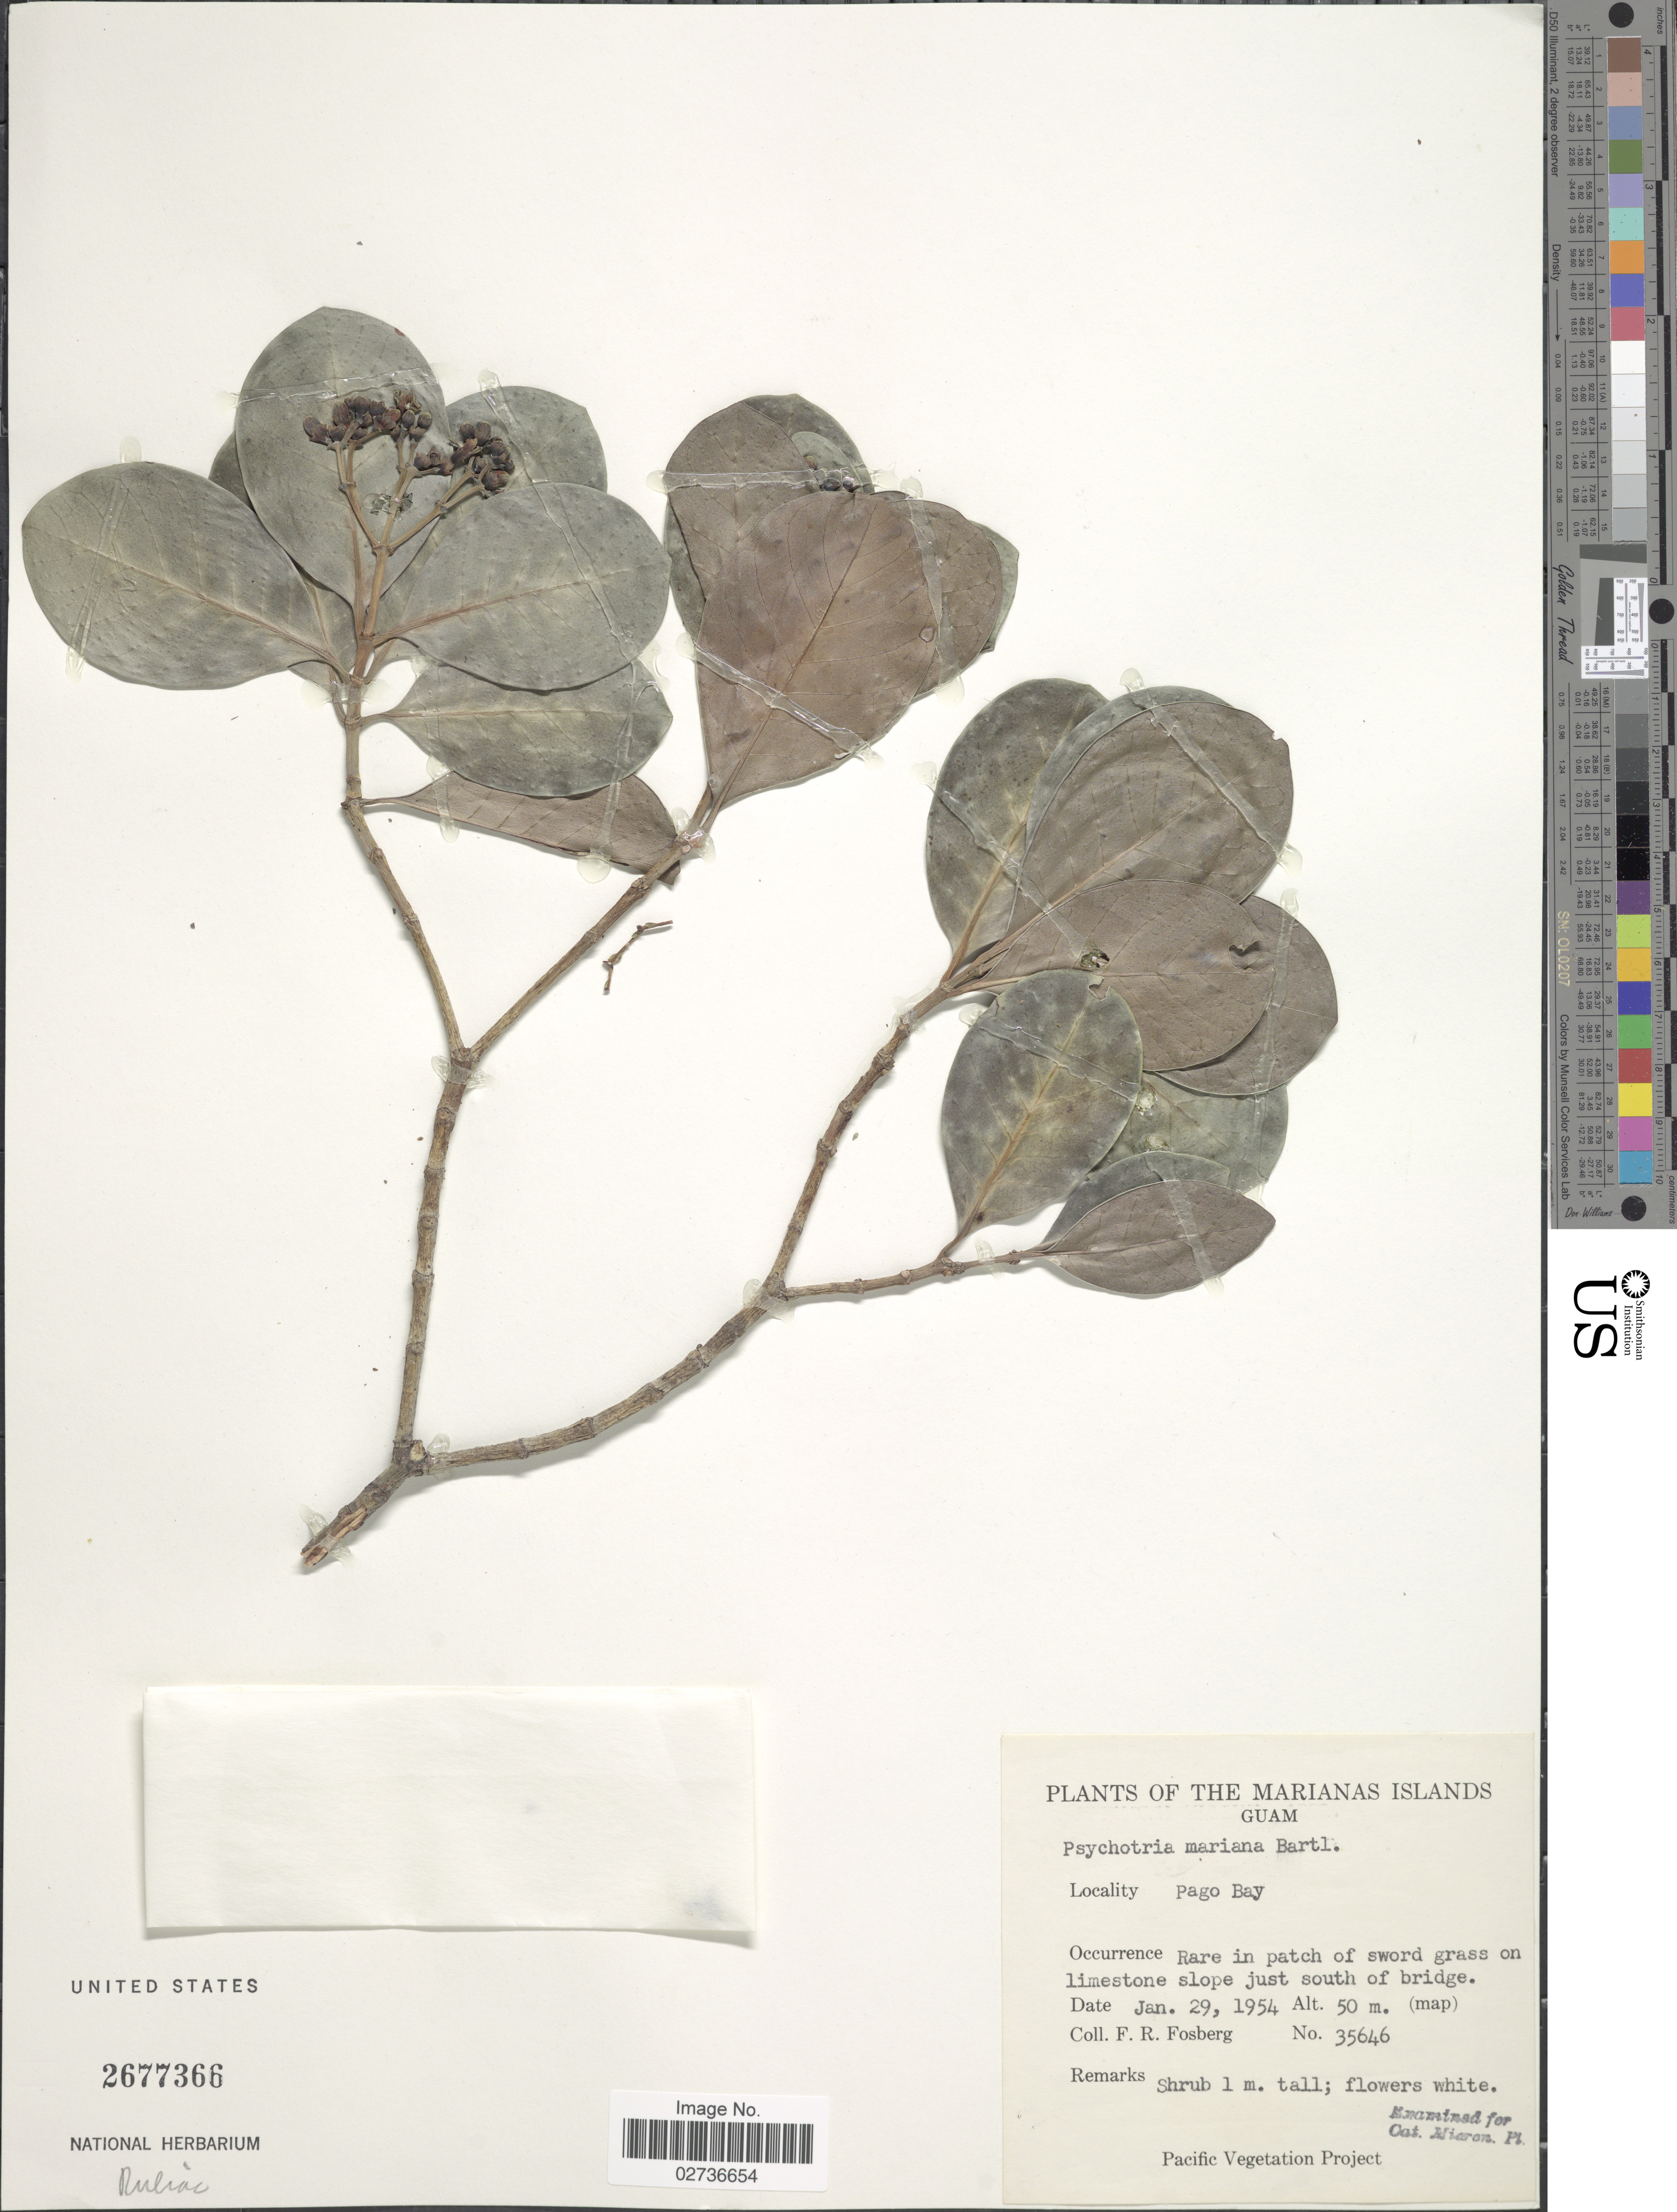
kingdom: Plantae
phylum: Tracheophyta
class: Magnoliopsida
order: Gentianales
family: Rubiaceae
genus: Psychotria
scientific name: Psychotria mariana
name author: Bartl. ex DC.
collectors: F. R. Fosberg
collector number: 35646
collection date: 1954-01-29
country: Guam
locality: The Marianas Islands, Guam, Pago Bay, on limestone slope just south of bridge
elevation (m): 50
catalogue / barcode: US 2677366